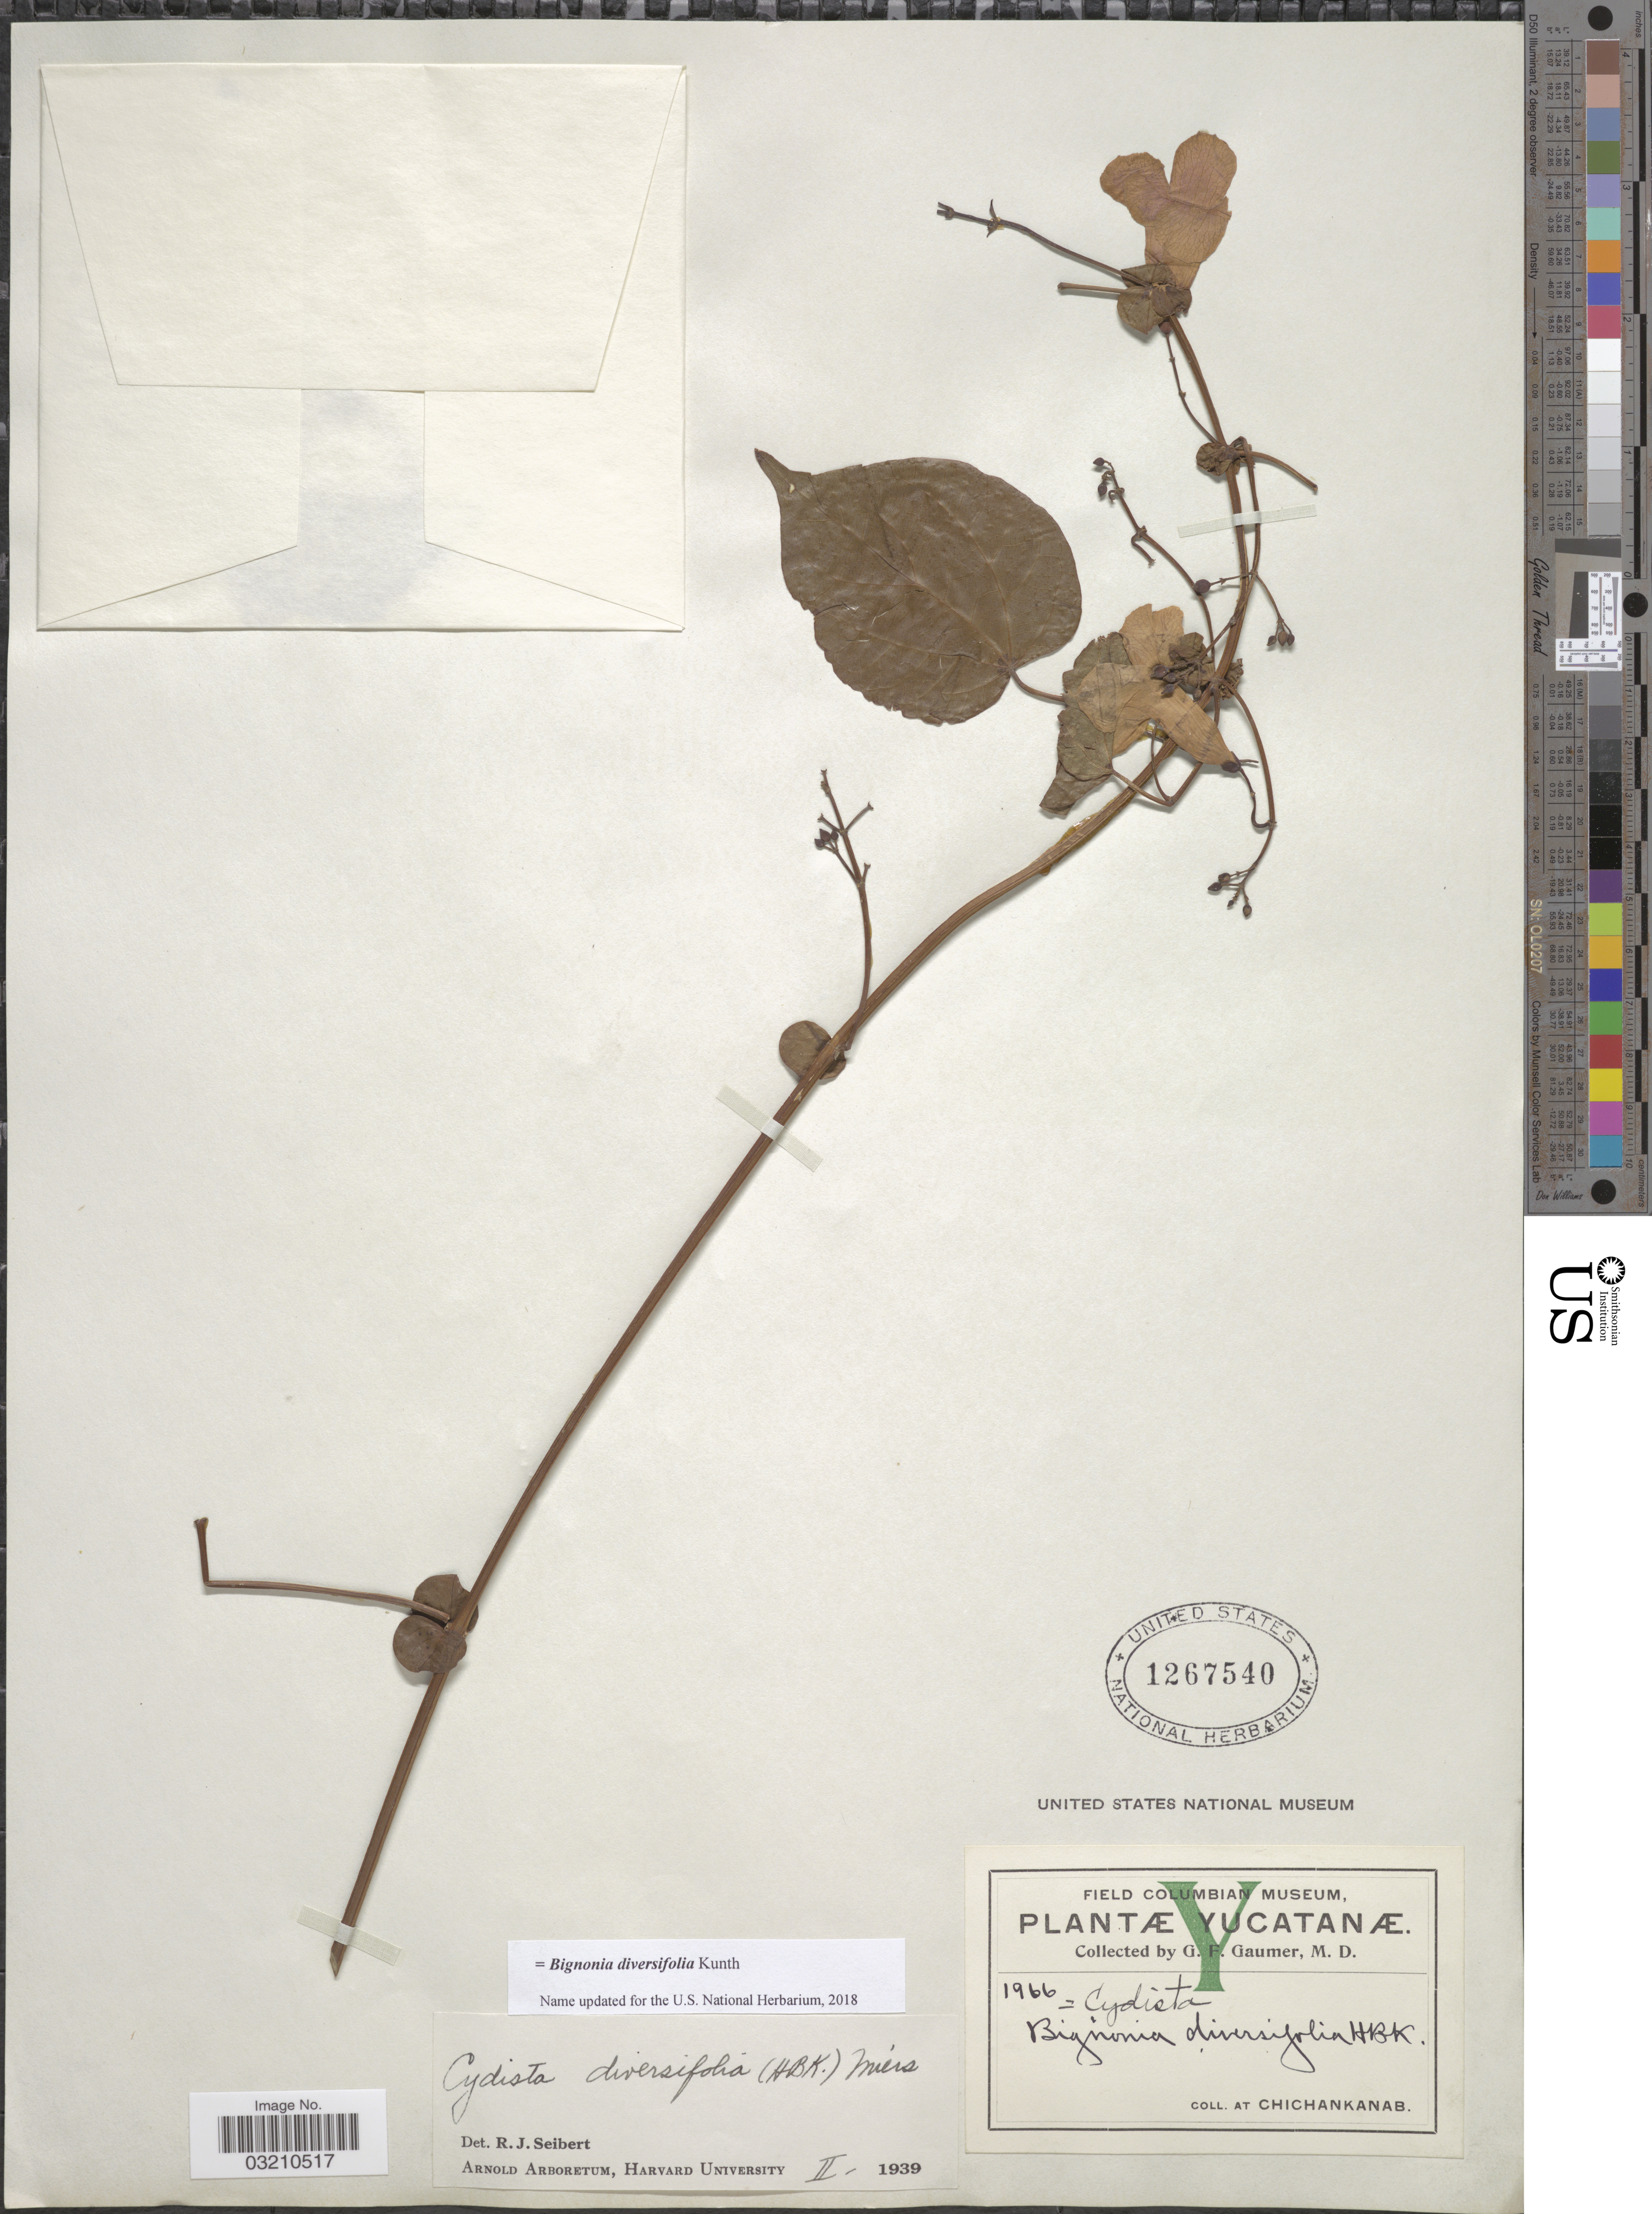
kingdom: Plantae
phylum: Tracheophyta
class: Magnoliopsida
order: Lamiales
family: Bignoniaceae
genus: Bignonia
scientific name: Bignonia diversifolia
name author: Kunth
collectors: G. F. Gaumer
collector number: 1966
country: Mexico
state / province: Yucatán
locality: Chichankanab.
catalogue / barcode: US 1267540